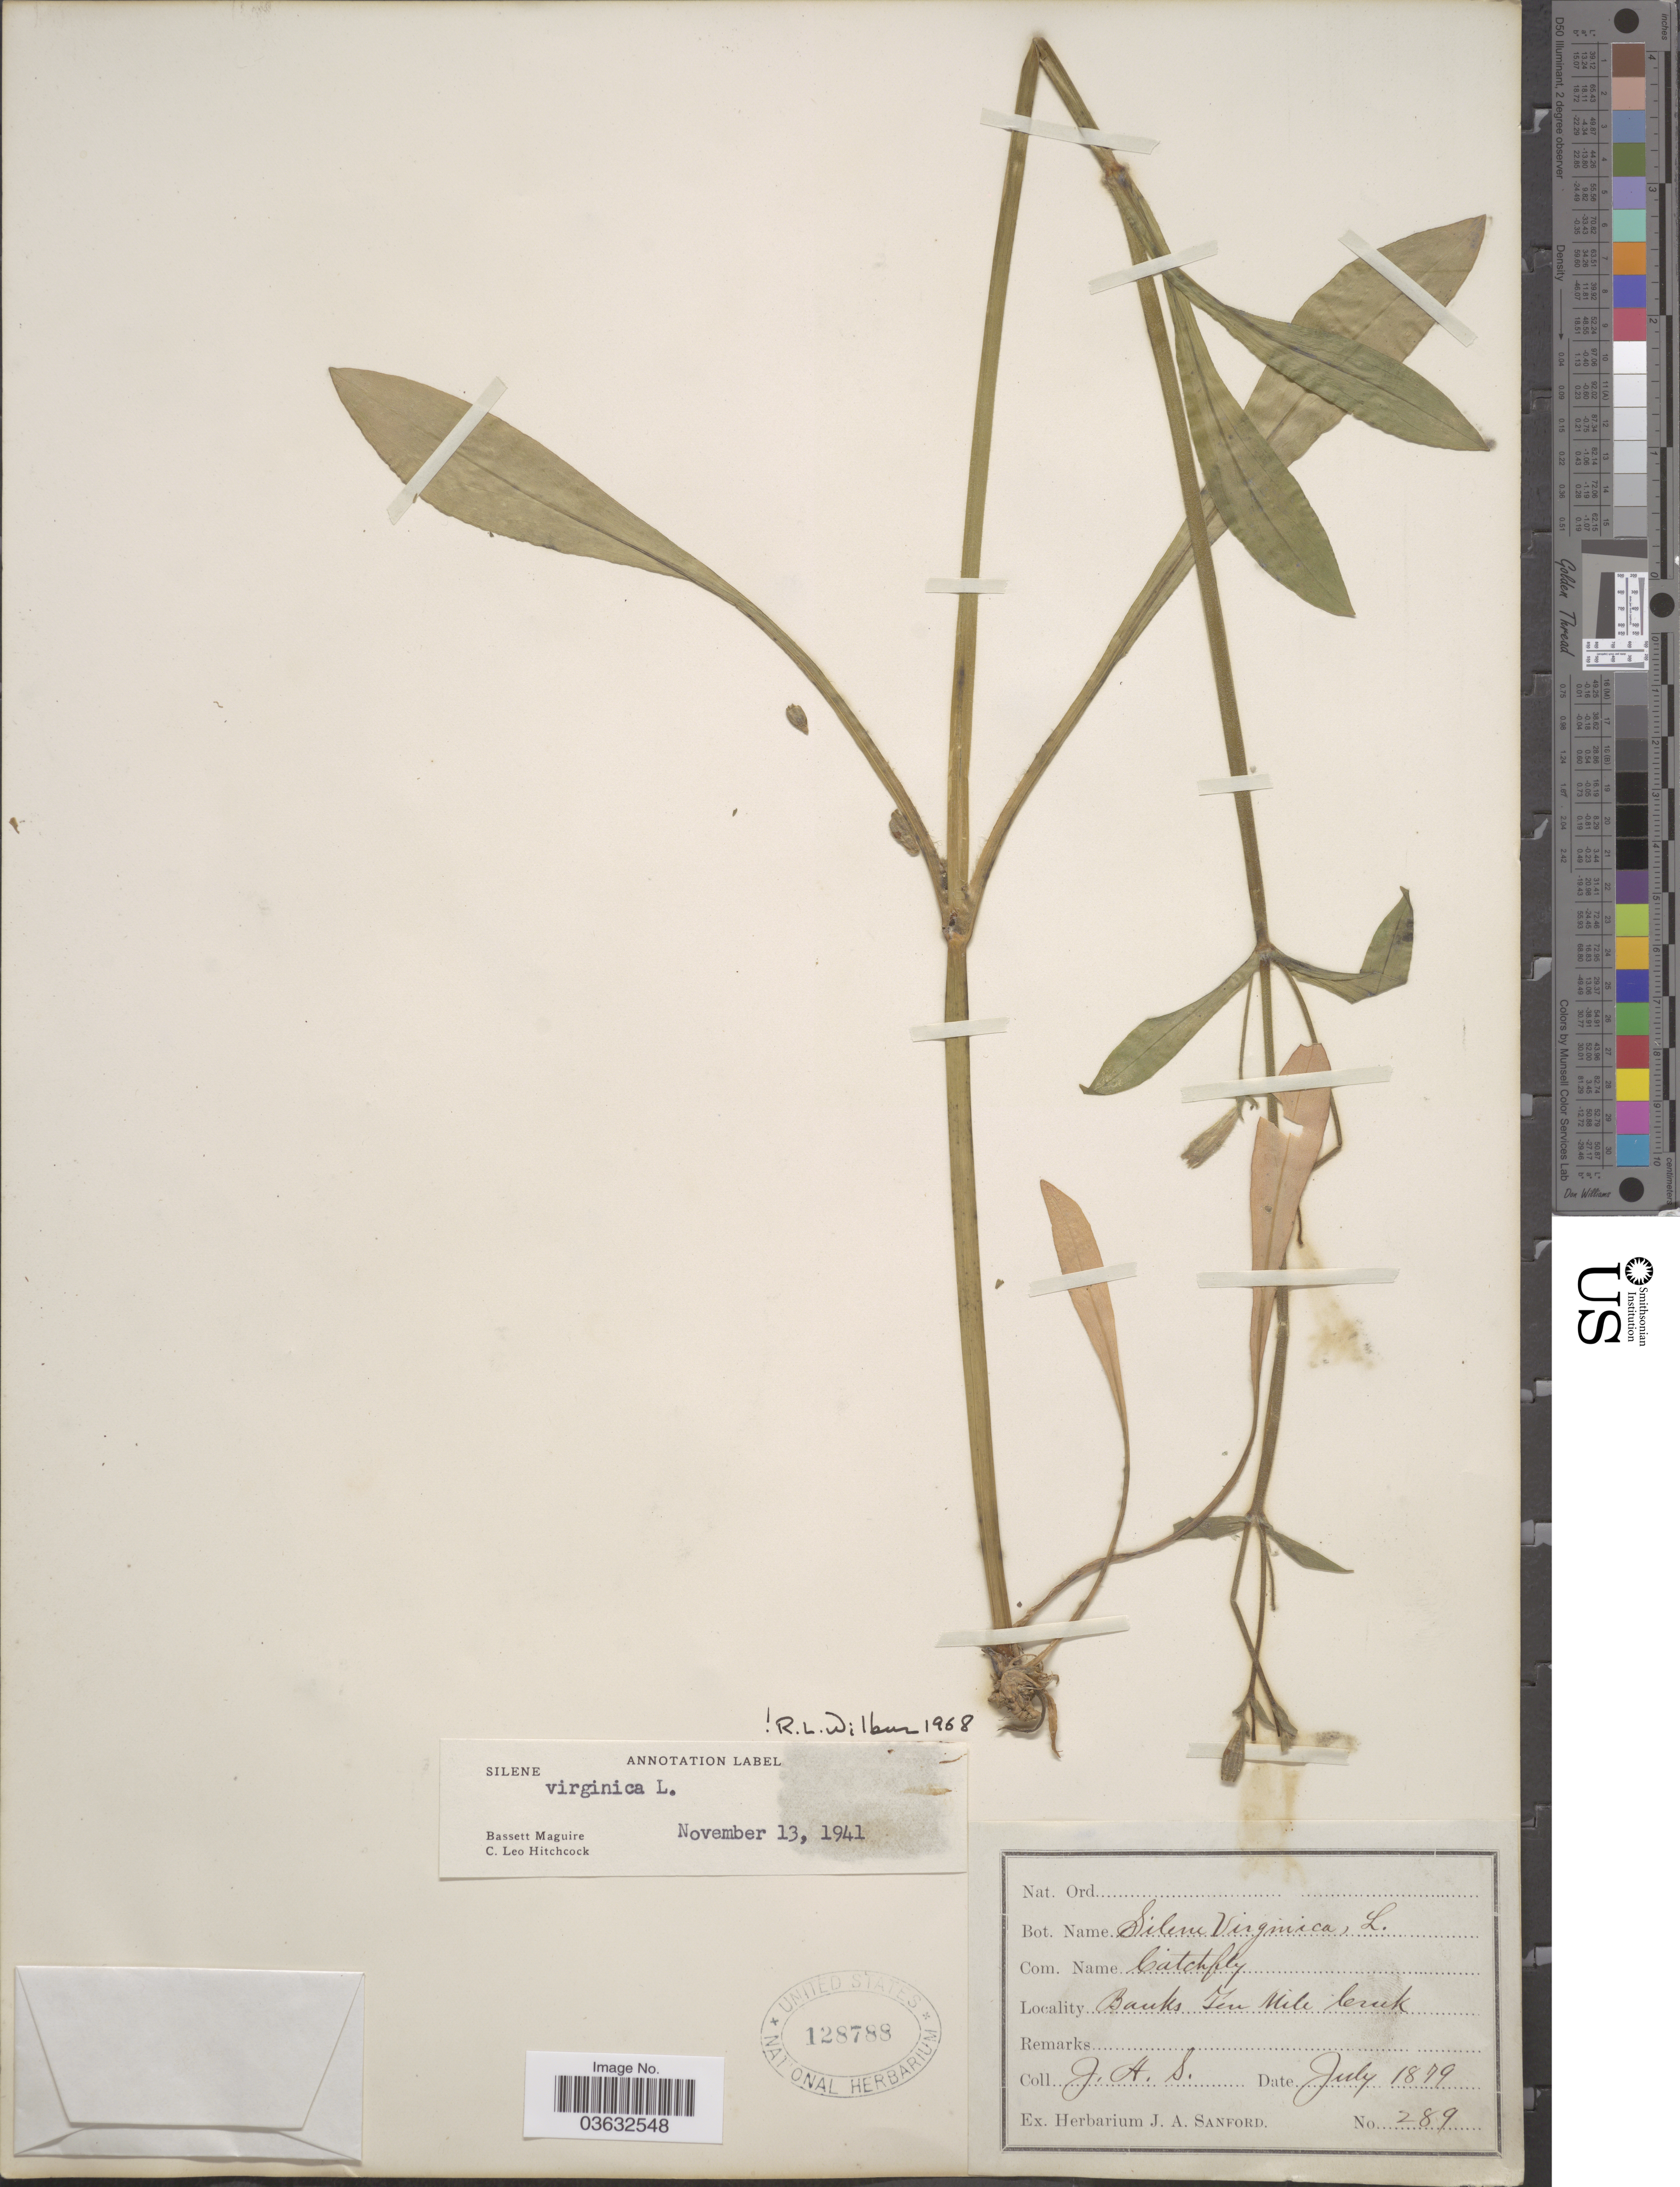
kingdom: Plantae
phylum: Tracheophyta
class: Magnoliopsida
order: Caryophyllales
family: Caryophyllaceae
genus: Silene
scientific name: Silene virginica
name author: L.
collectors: J. Sanford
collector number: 289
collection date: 1879-07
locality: Banks Ten Mile Creek.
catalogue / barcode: US 128788